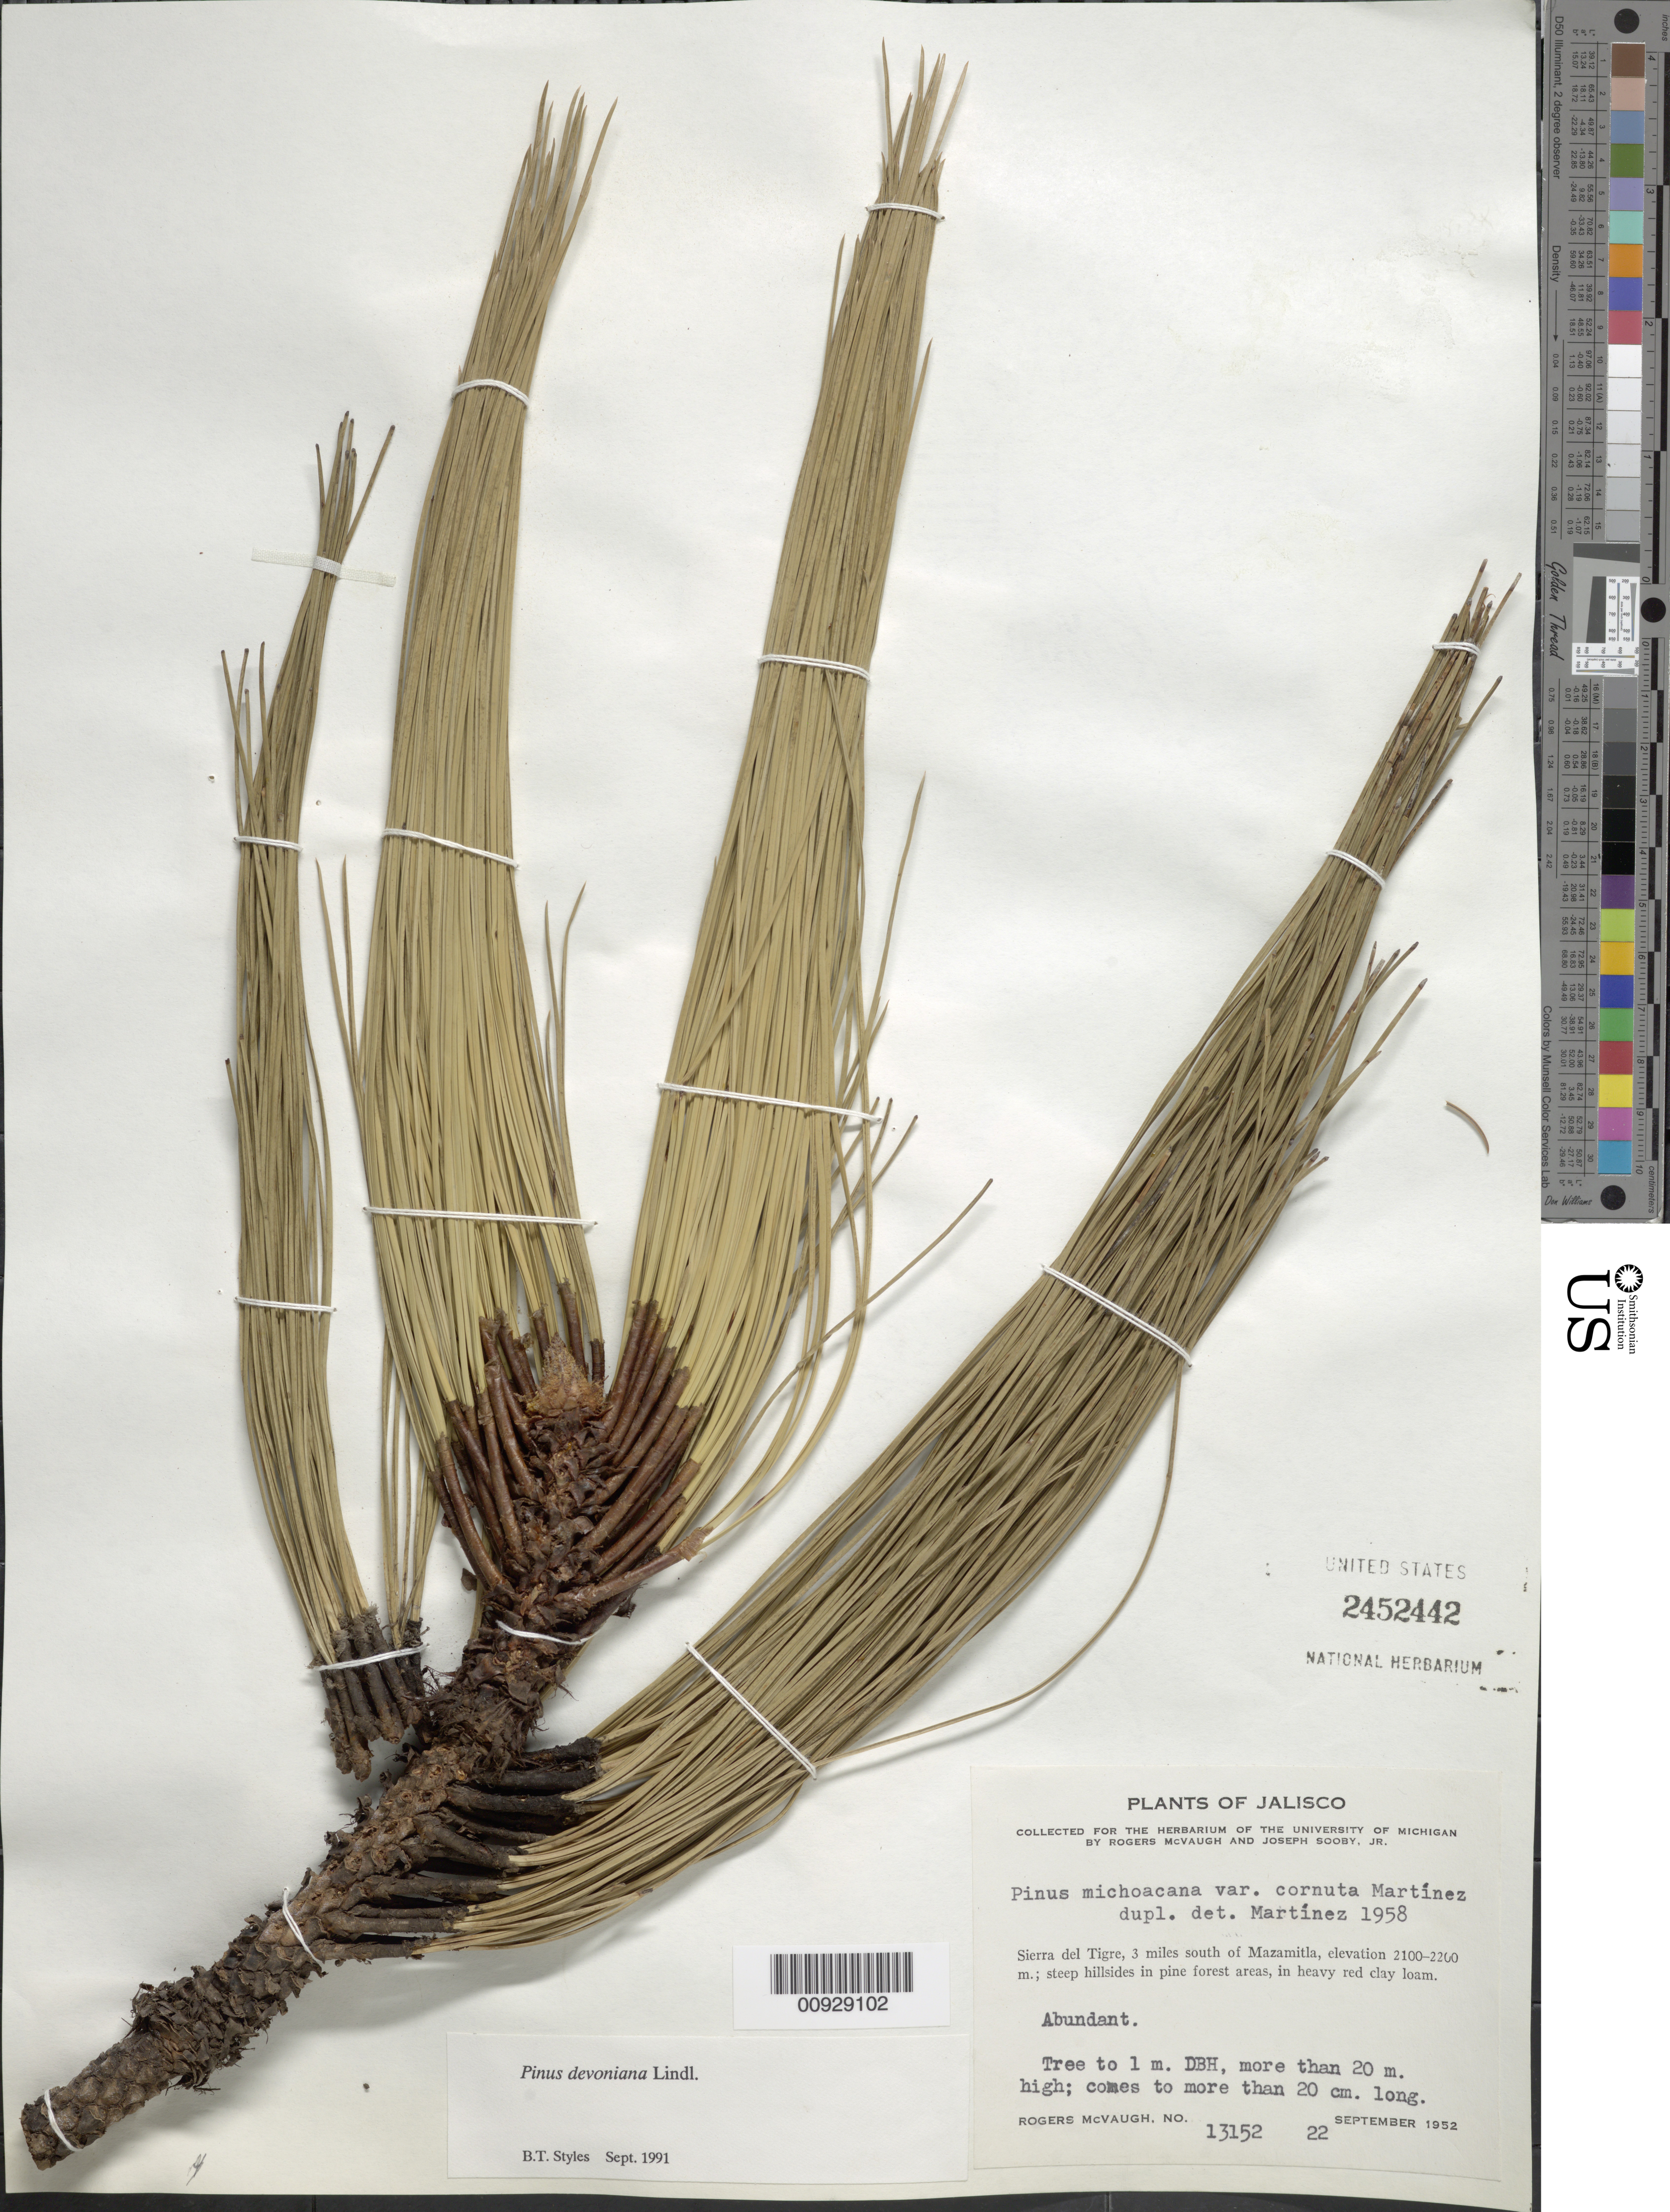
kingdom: Plantae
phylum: Tracheophyta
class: Pinopsida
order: Pinales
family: Pinaceae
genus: Pinus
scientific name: Pinus devoniana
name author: Lindl.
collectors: R. McVaugh & J. Sooby Jr.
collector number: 13152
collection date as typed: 22 Sep 1952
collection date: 1952-09-22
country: Mexico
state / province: Jalisco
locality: Sierra del Tigre, 3 miles south of Mazamitla.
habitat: Steep hillsides in pine forest areas, in heavy red clay loam.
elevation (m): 2200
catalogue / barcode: US 2452442